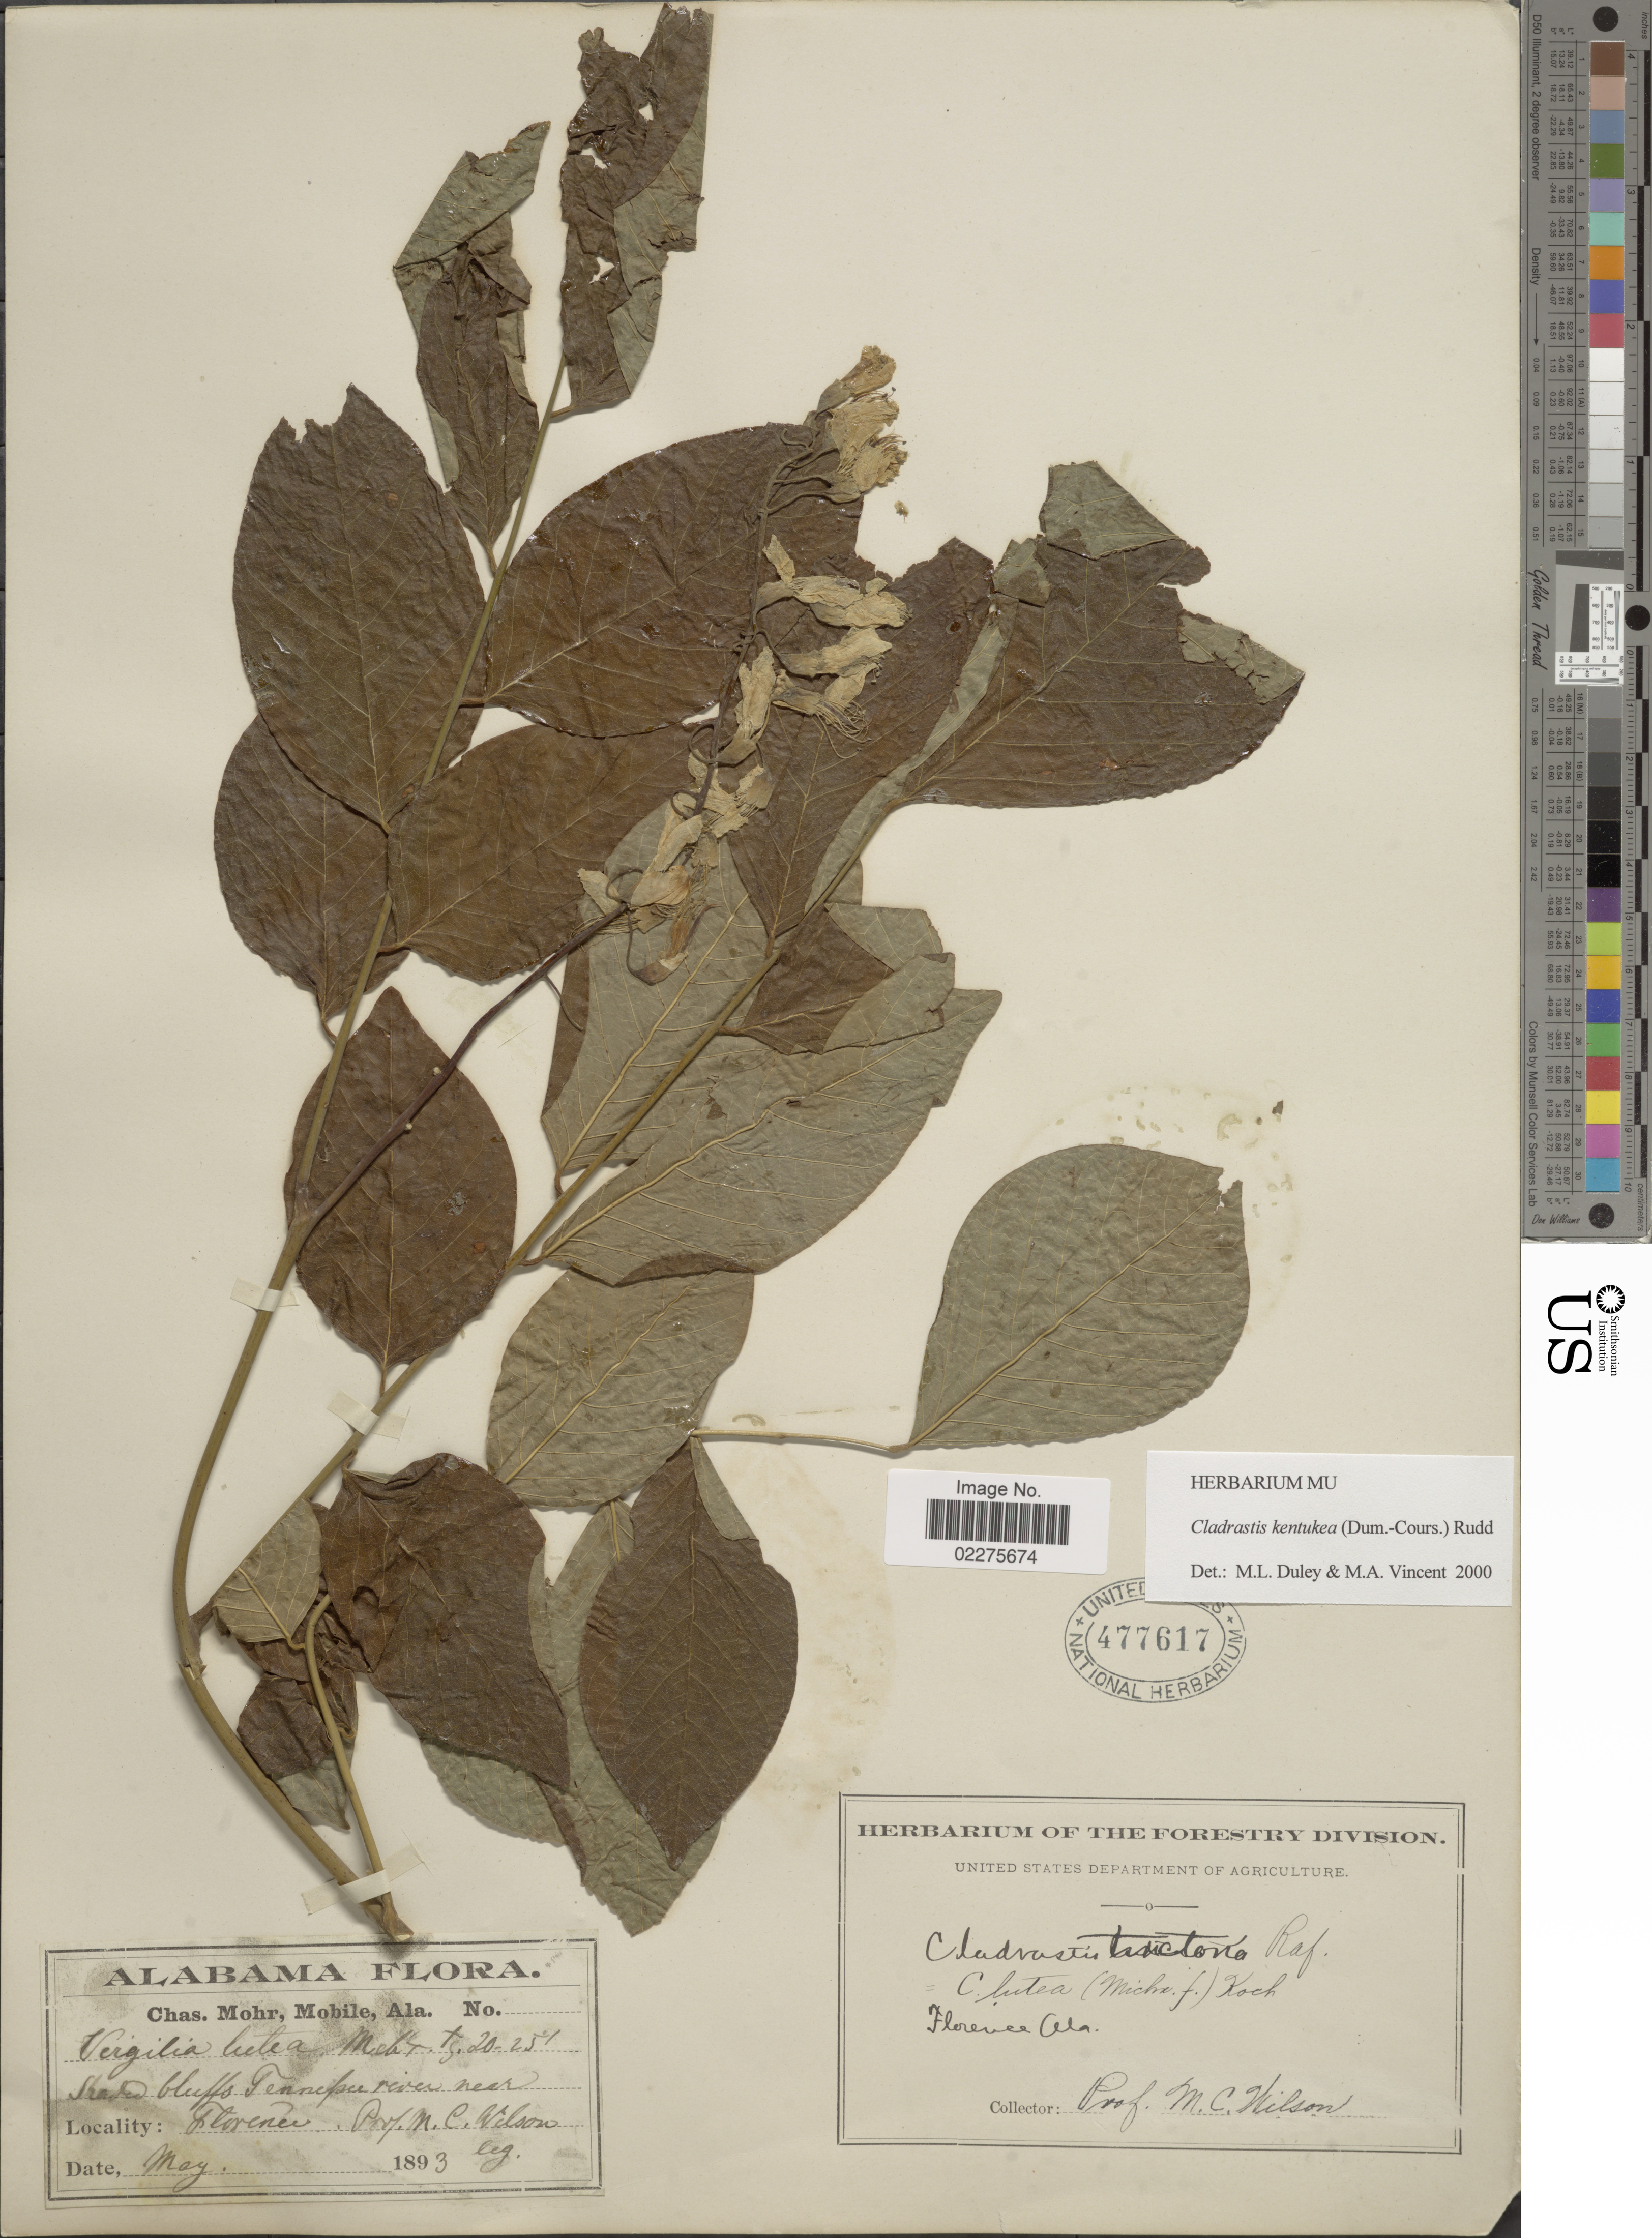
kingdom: Plantae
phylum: Tracheophyta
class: Magnoliopsida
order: Fabales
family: Fabaceae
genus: Cladrastis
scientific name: Cladrastis kentukea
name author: (Dum. Cours.) Rudd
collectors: M. C. Wilson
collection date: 1893-05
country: United States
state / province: Alabama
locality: Tennessee river near Florence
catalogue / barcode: US 477617